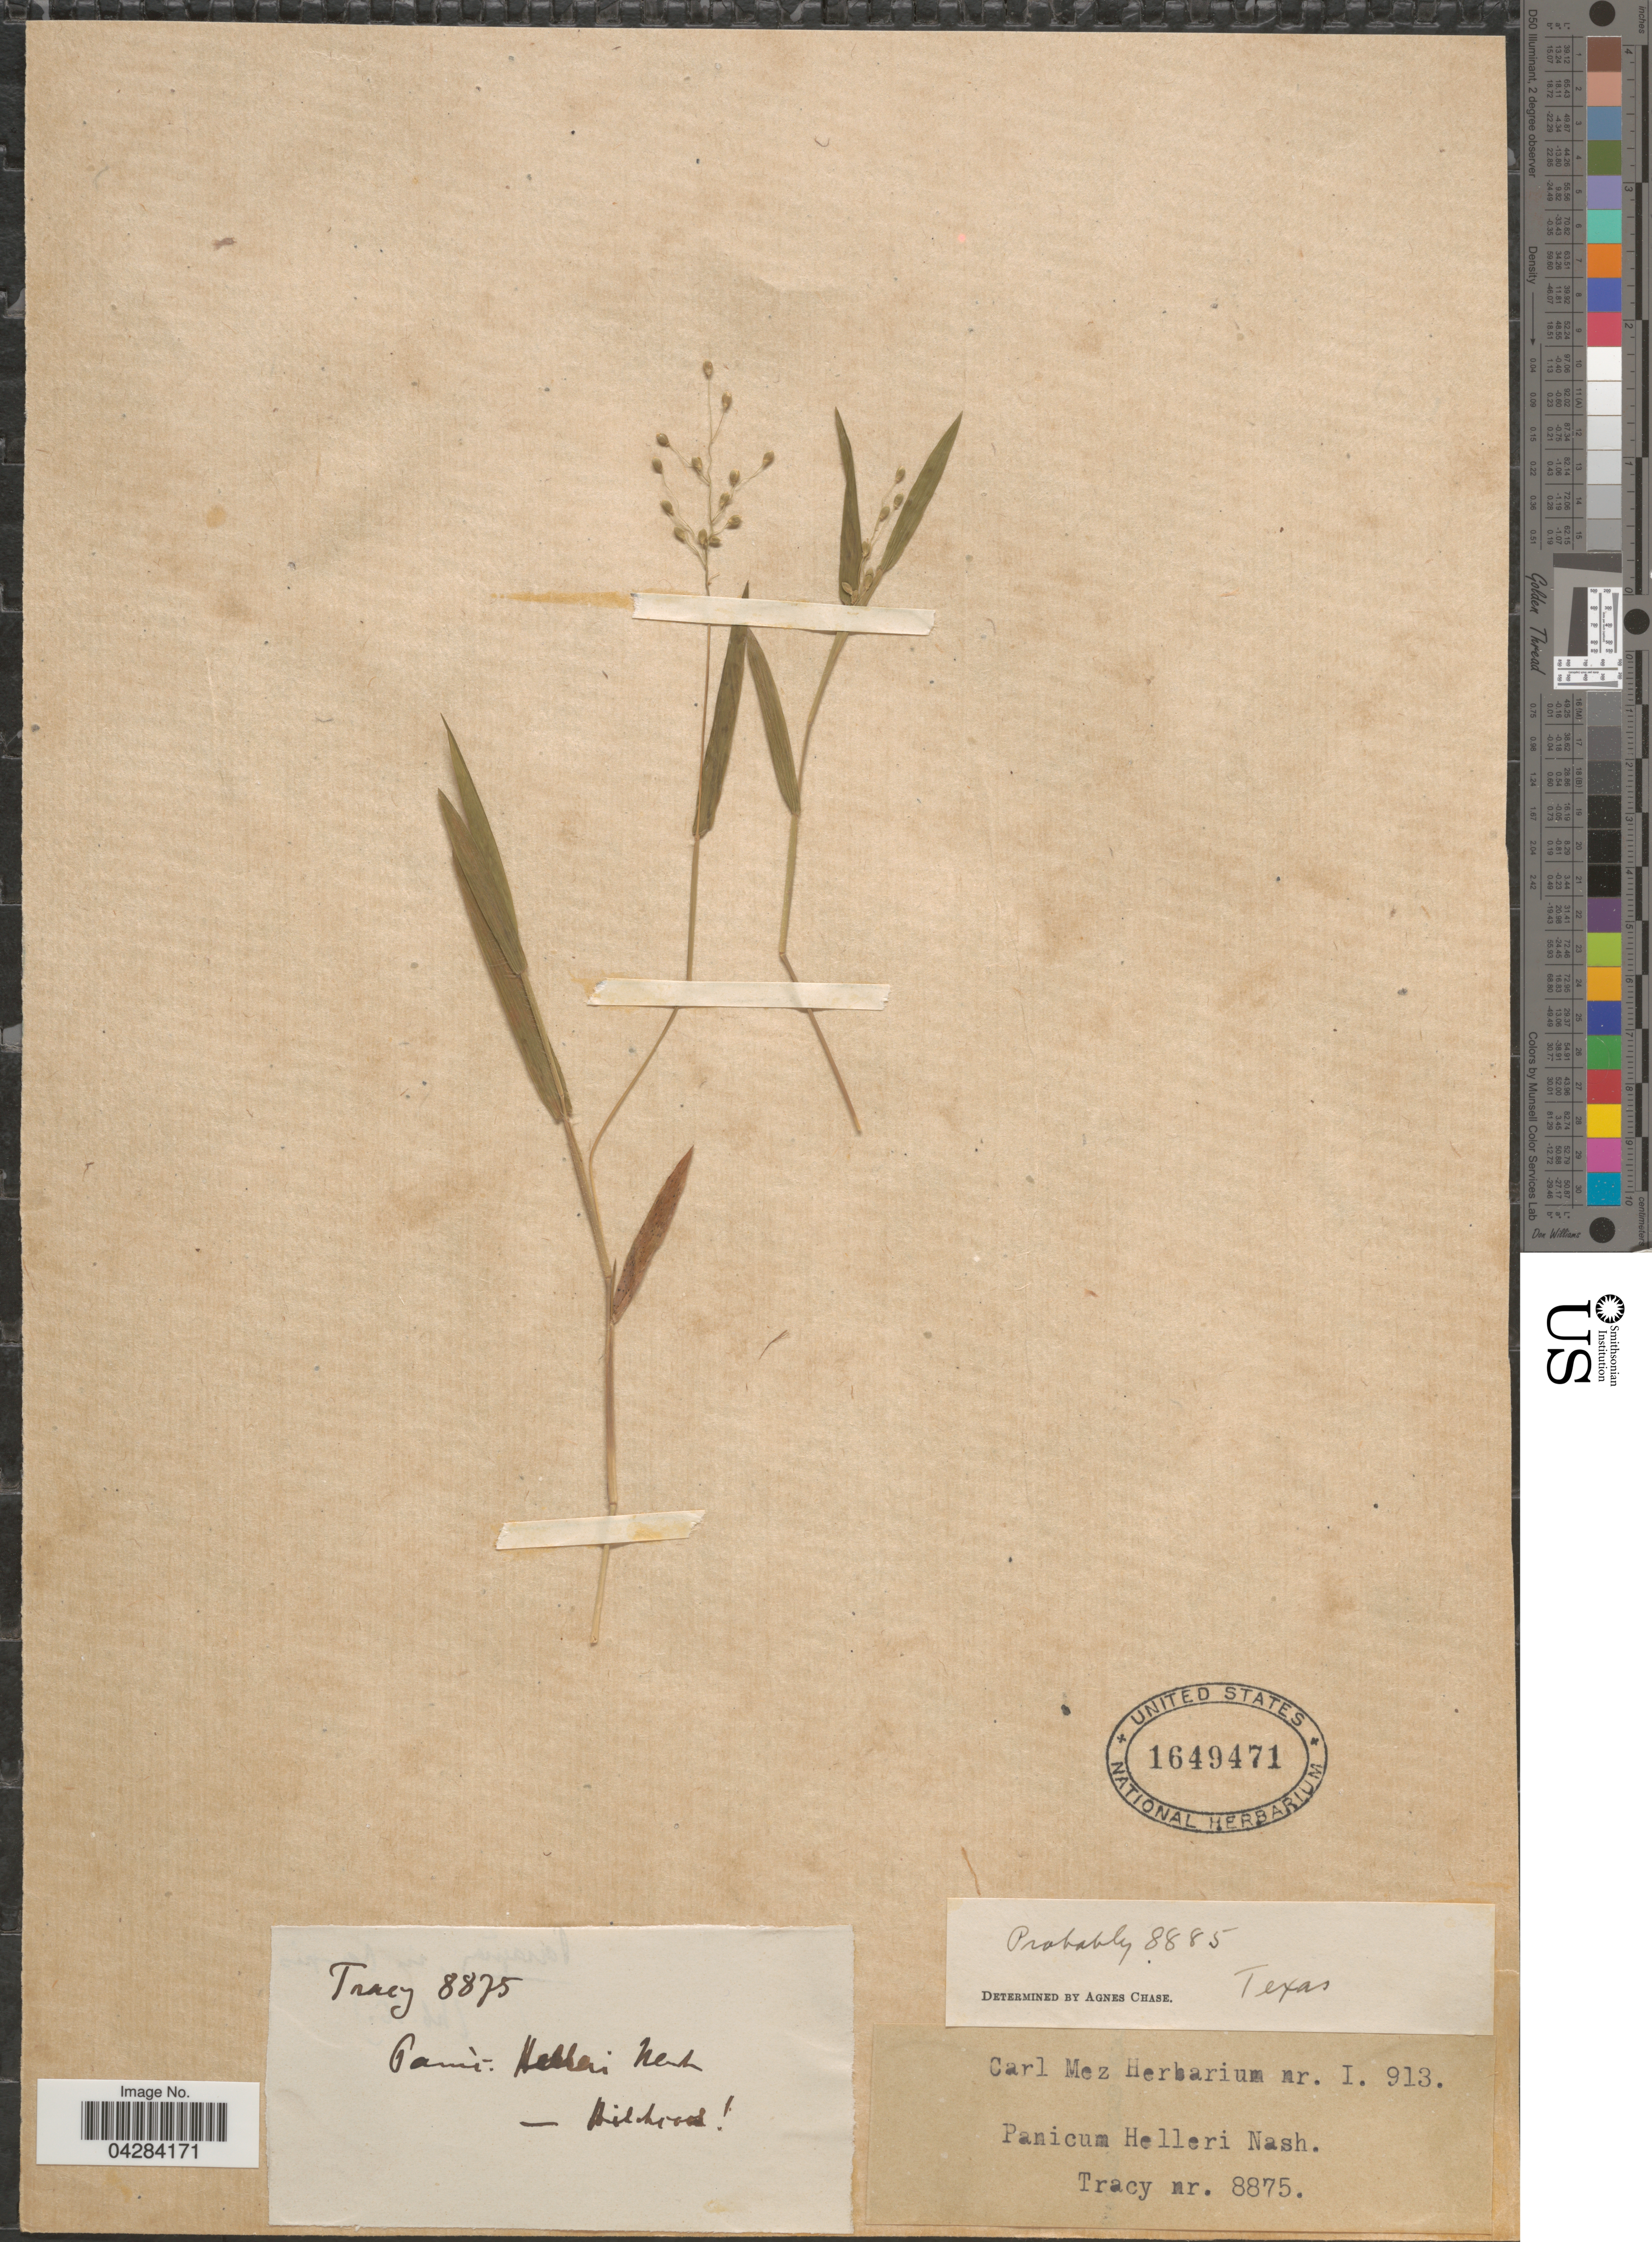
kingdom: Plantae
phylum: Tracheophyta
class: Liliopsida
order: Poales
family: Poaceae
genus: Dichanthelium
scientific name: Dichanthelium oligosanthes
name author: (Schult.) Gould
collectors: -. Tracy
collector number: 8875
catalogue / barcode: US 1649471